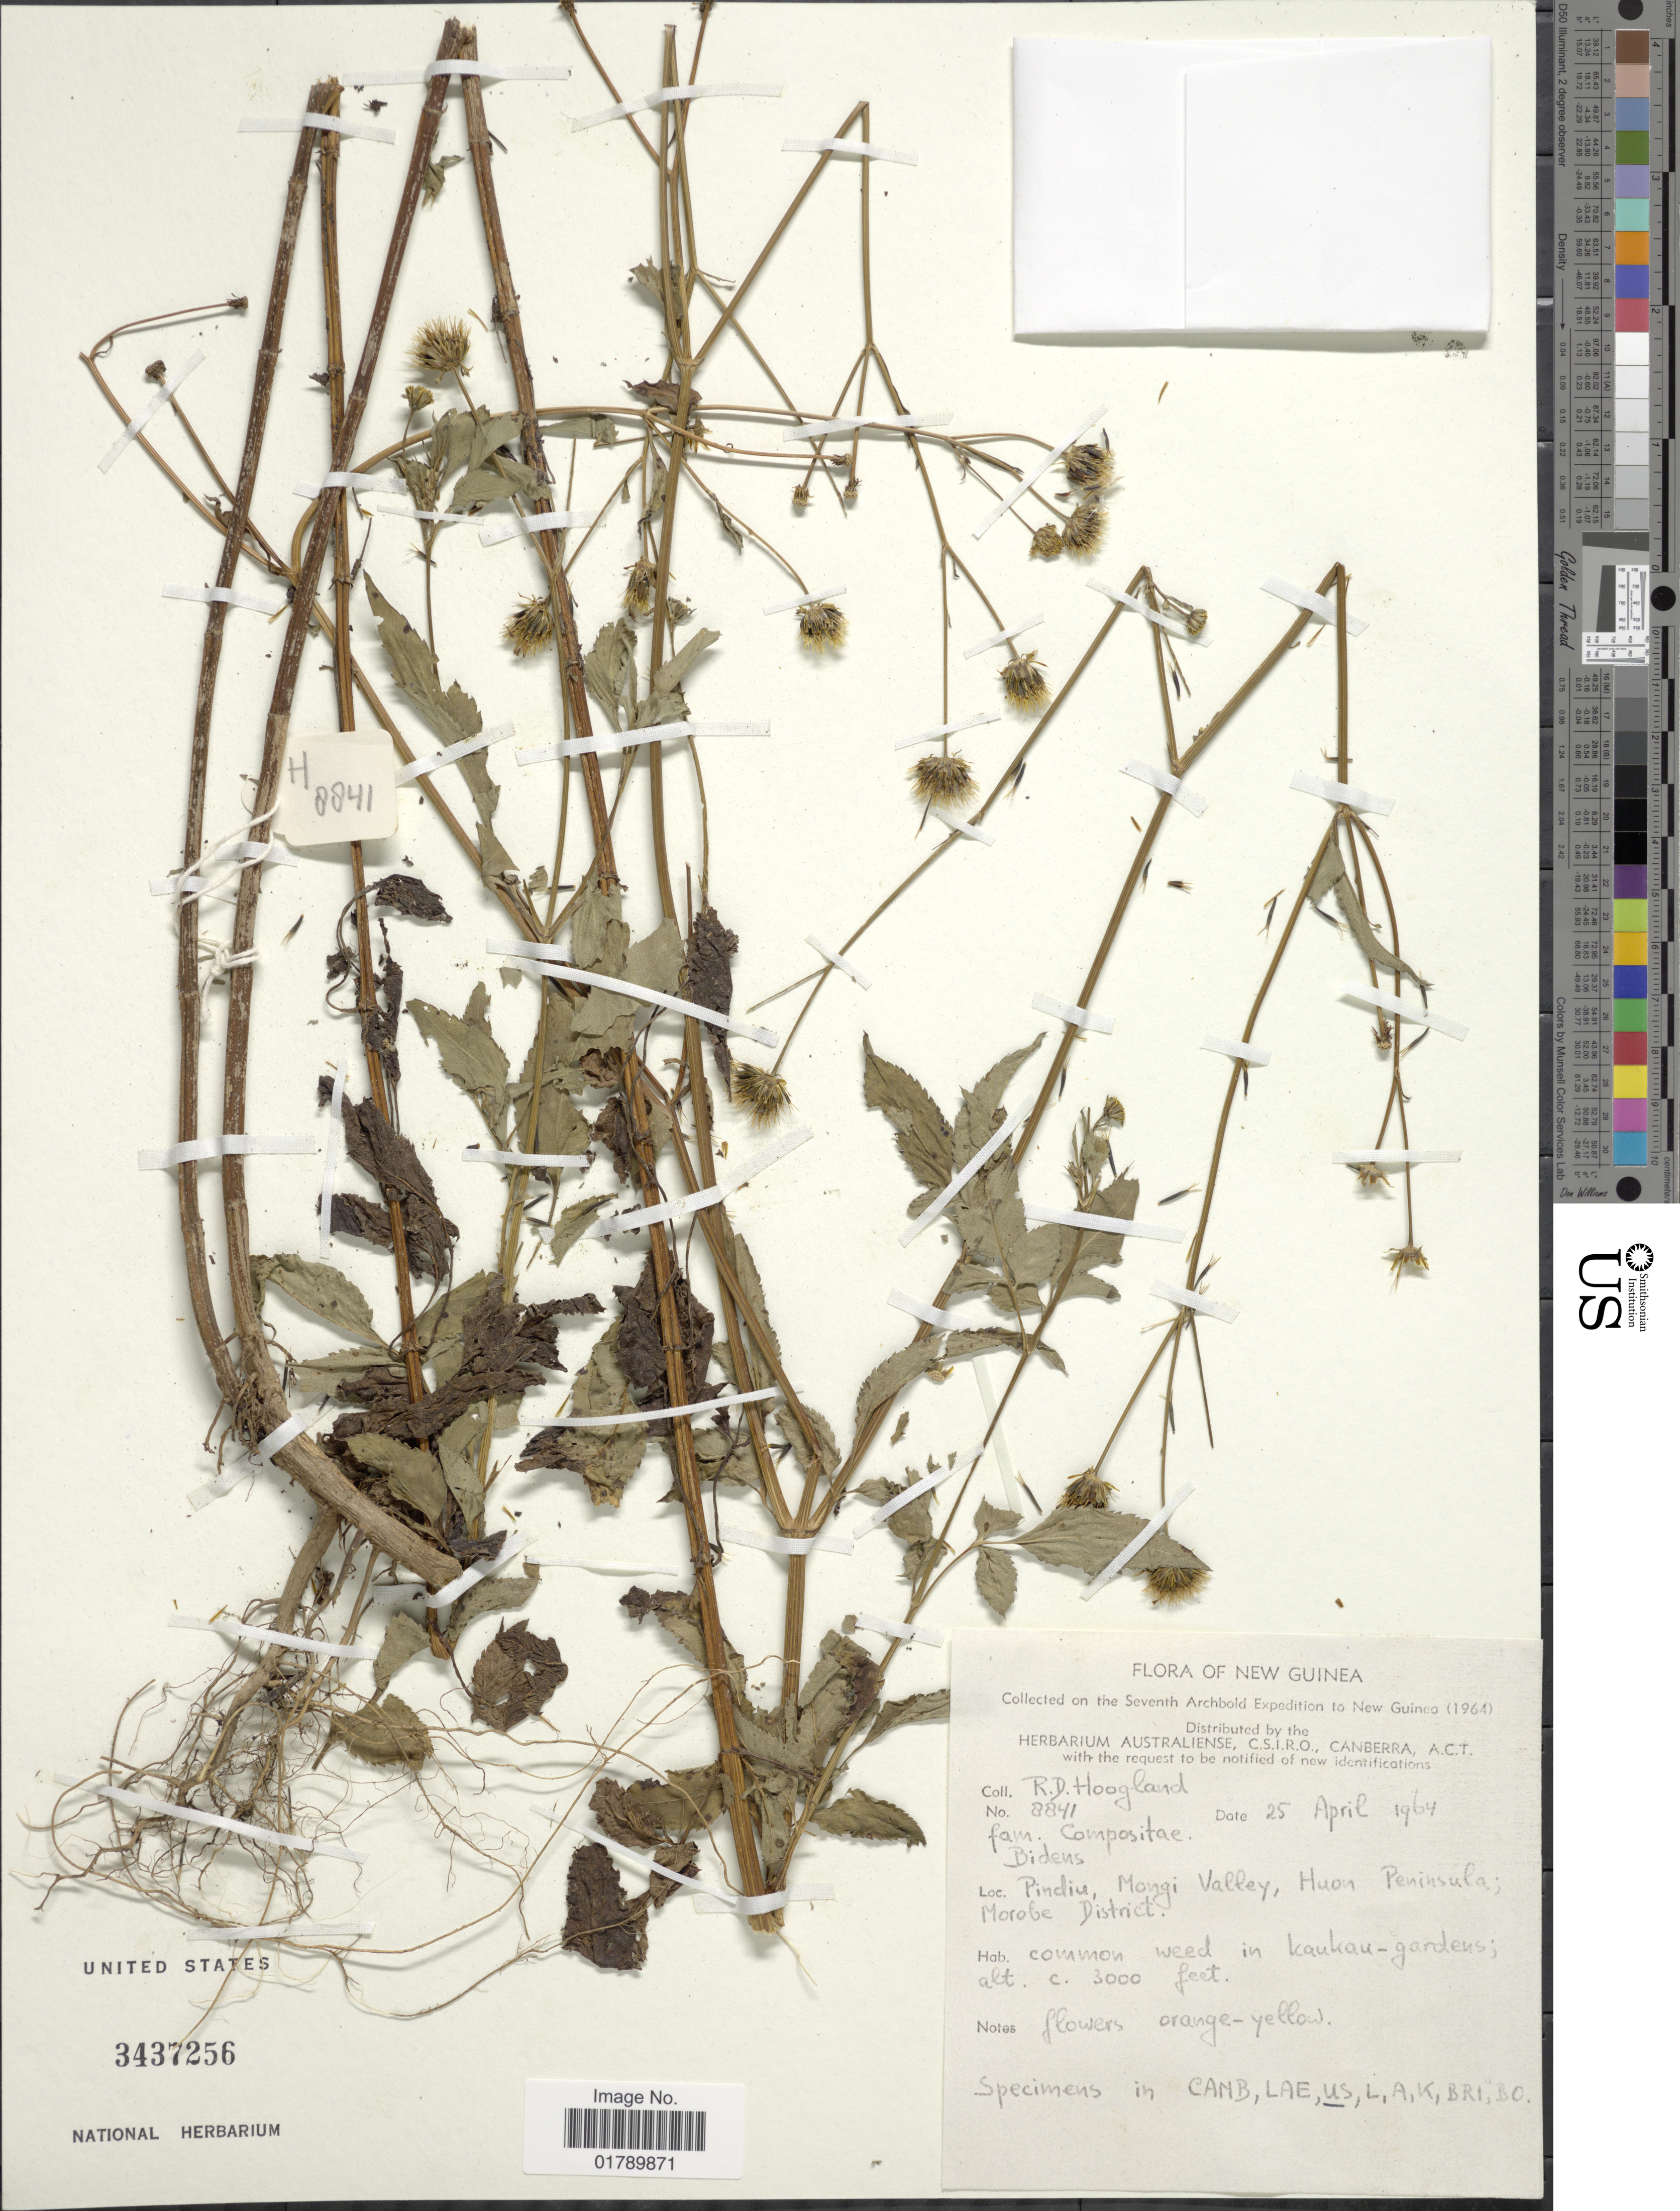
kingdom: Plantae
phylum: Tracheophyta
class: Magnoliopsida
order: Asterales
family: Asteraceae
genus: Bidens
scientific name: Bidens sp.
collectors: R. D. Hoogland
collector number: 8841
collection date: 1964-04-25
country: Papua New Guinea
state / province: Morobe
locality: New Guinea, Pindiu, Mongi Valley, Huon Peninsula; Morobe District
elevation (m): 914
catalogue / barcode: US 3437256